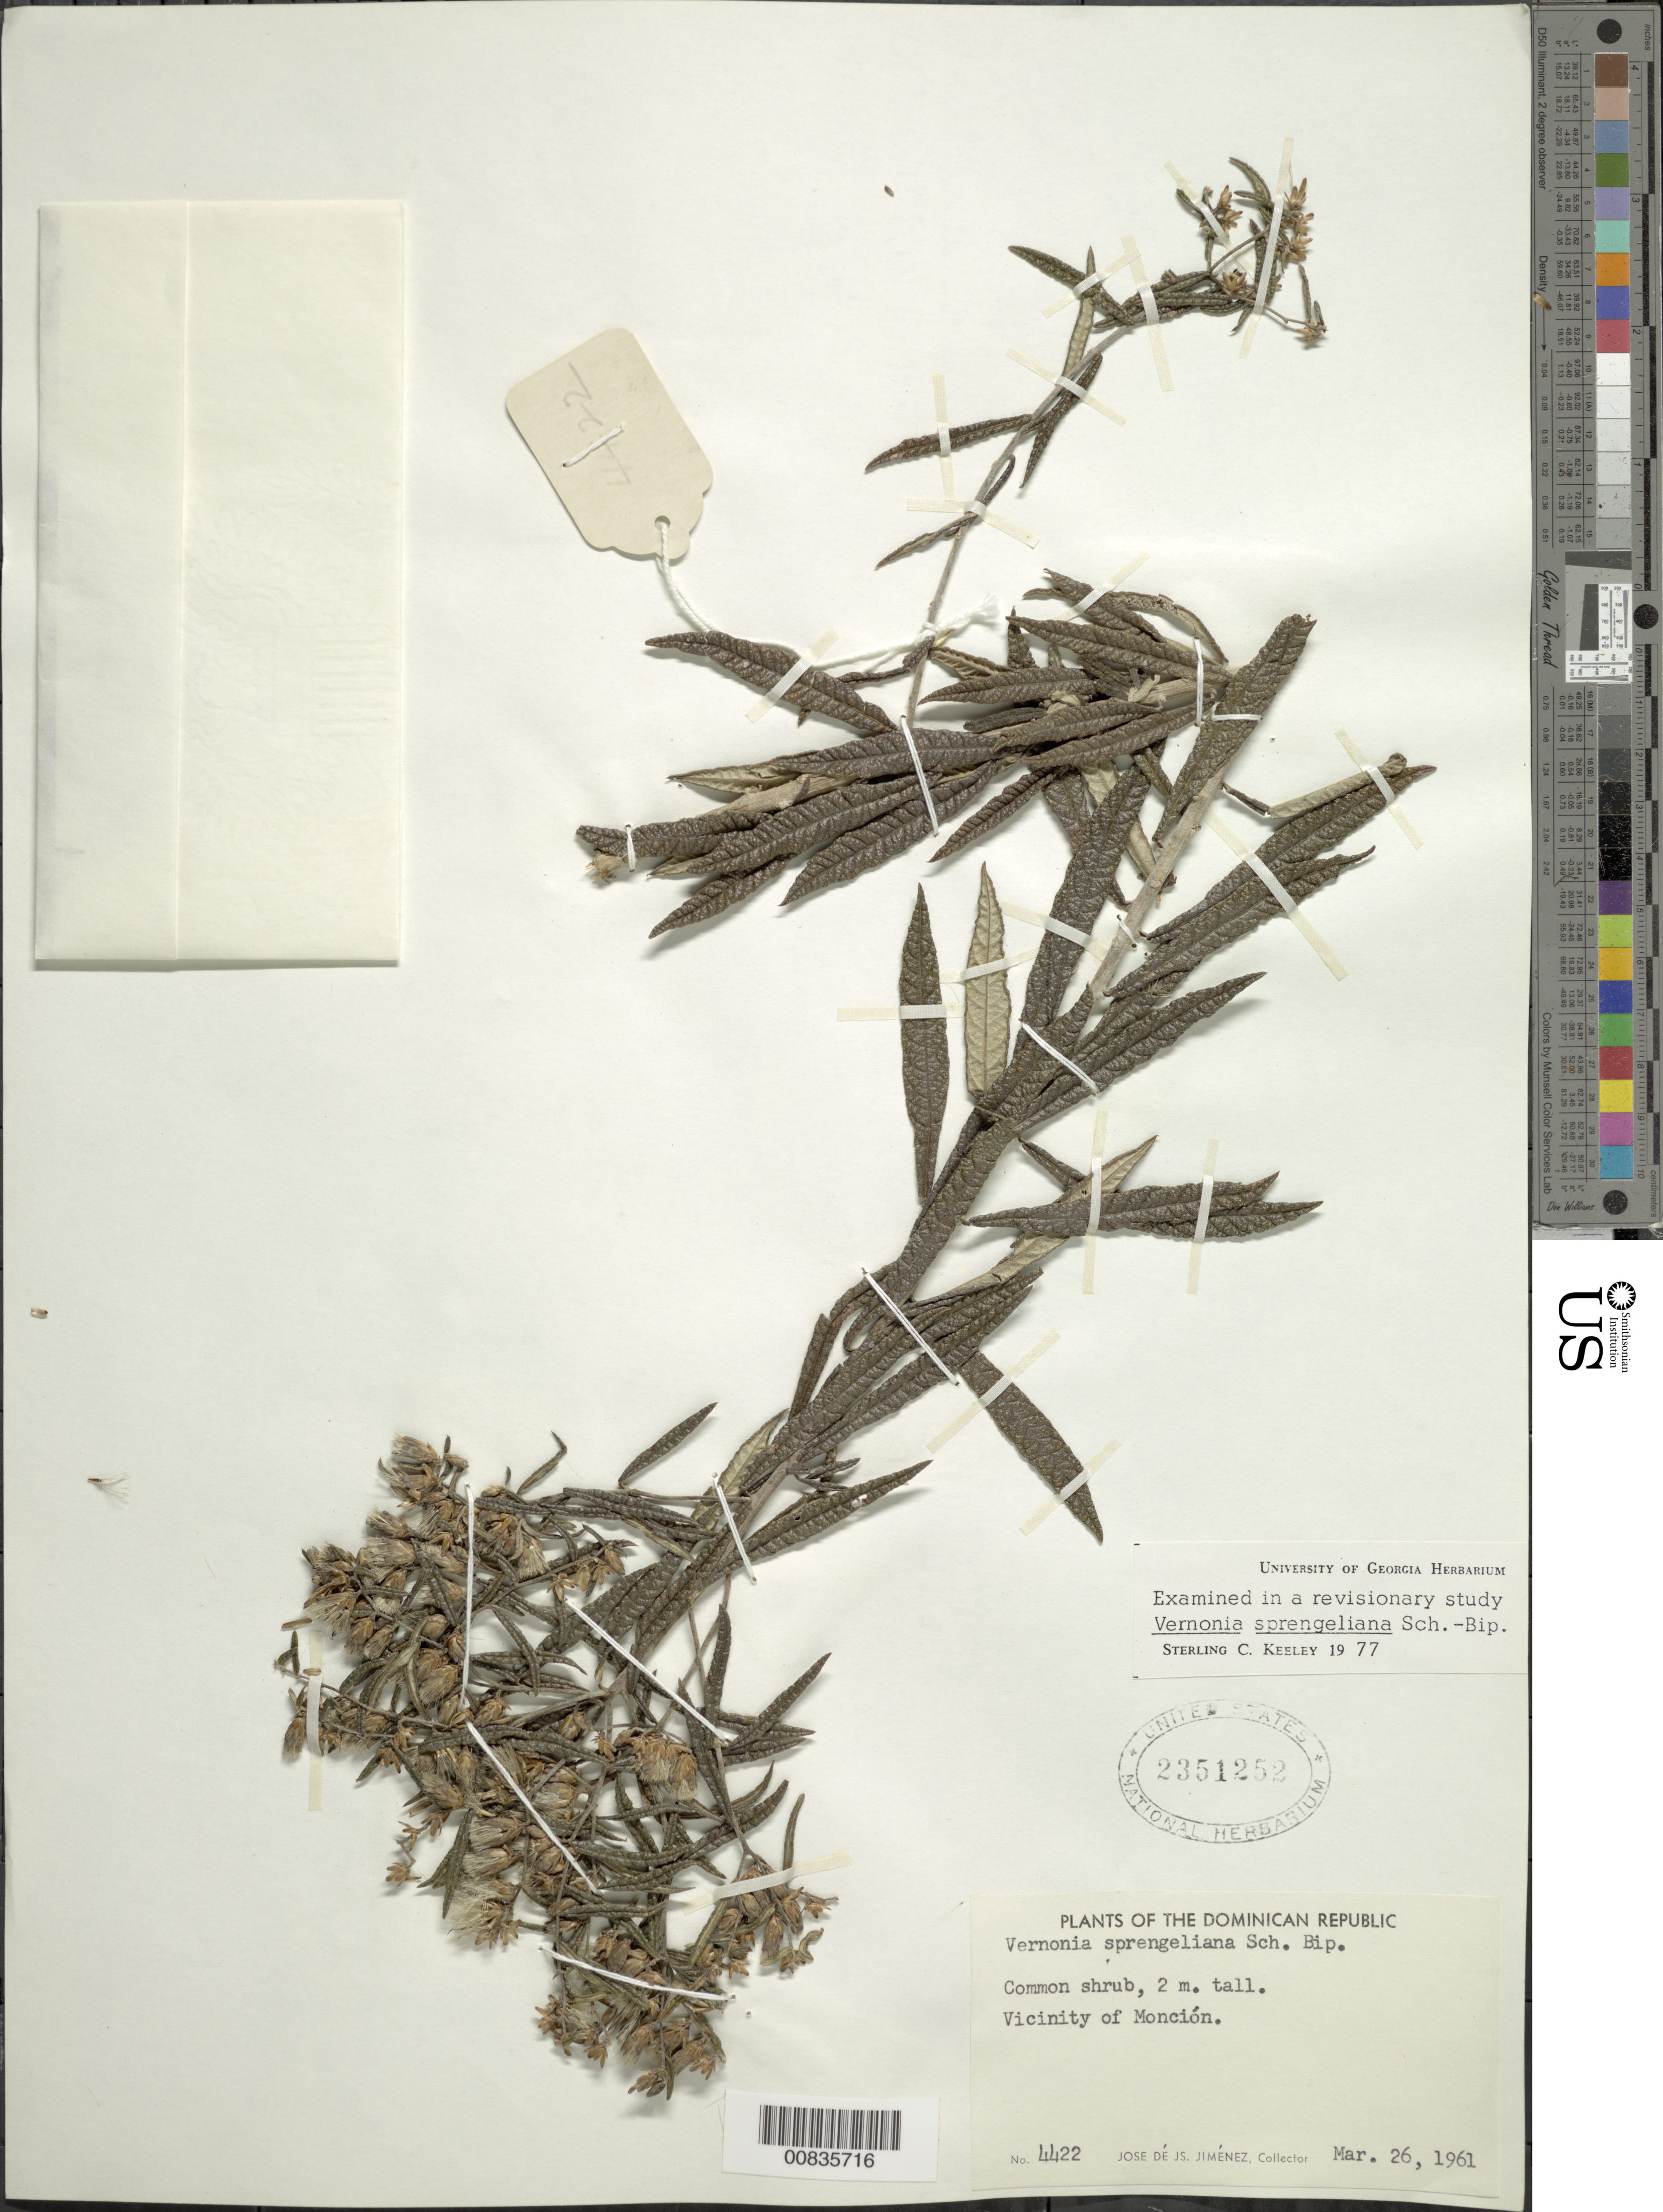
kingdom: Plantae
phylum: Tracheophyta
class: Magnoliopsida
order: Asterales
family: Asteraceae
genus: Lepidaploa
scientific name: Lepidaploa sprengeliana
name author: (Sch. Bip.) H. Rob.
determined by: Keeley, S. C.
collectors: J. J. Jiménez Almonte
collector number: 4422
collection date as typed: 26 Mar 1961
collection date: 1961-03-26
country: Dominican Republic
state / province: Monte Cristi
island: Hispaniola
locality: Vicinity of Monción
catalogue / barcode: US 2351252